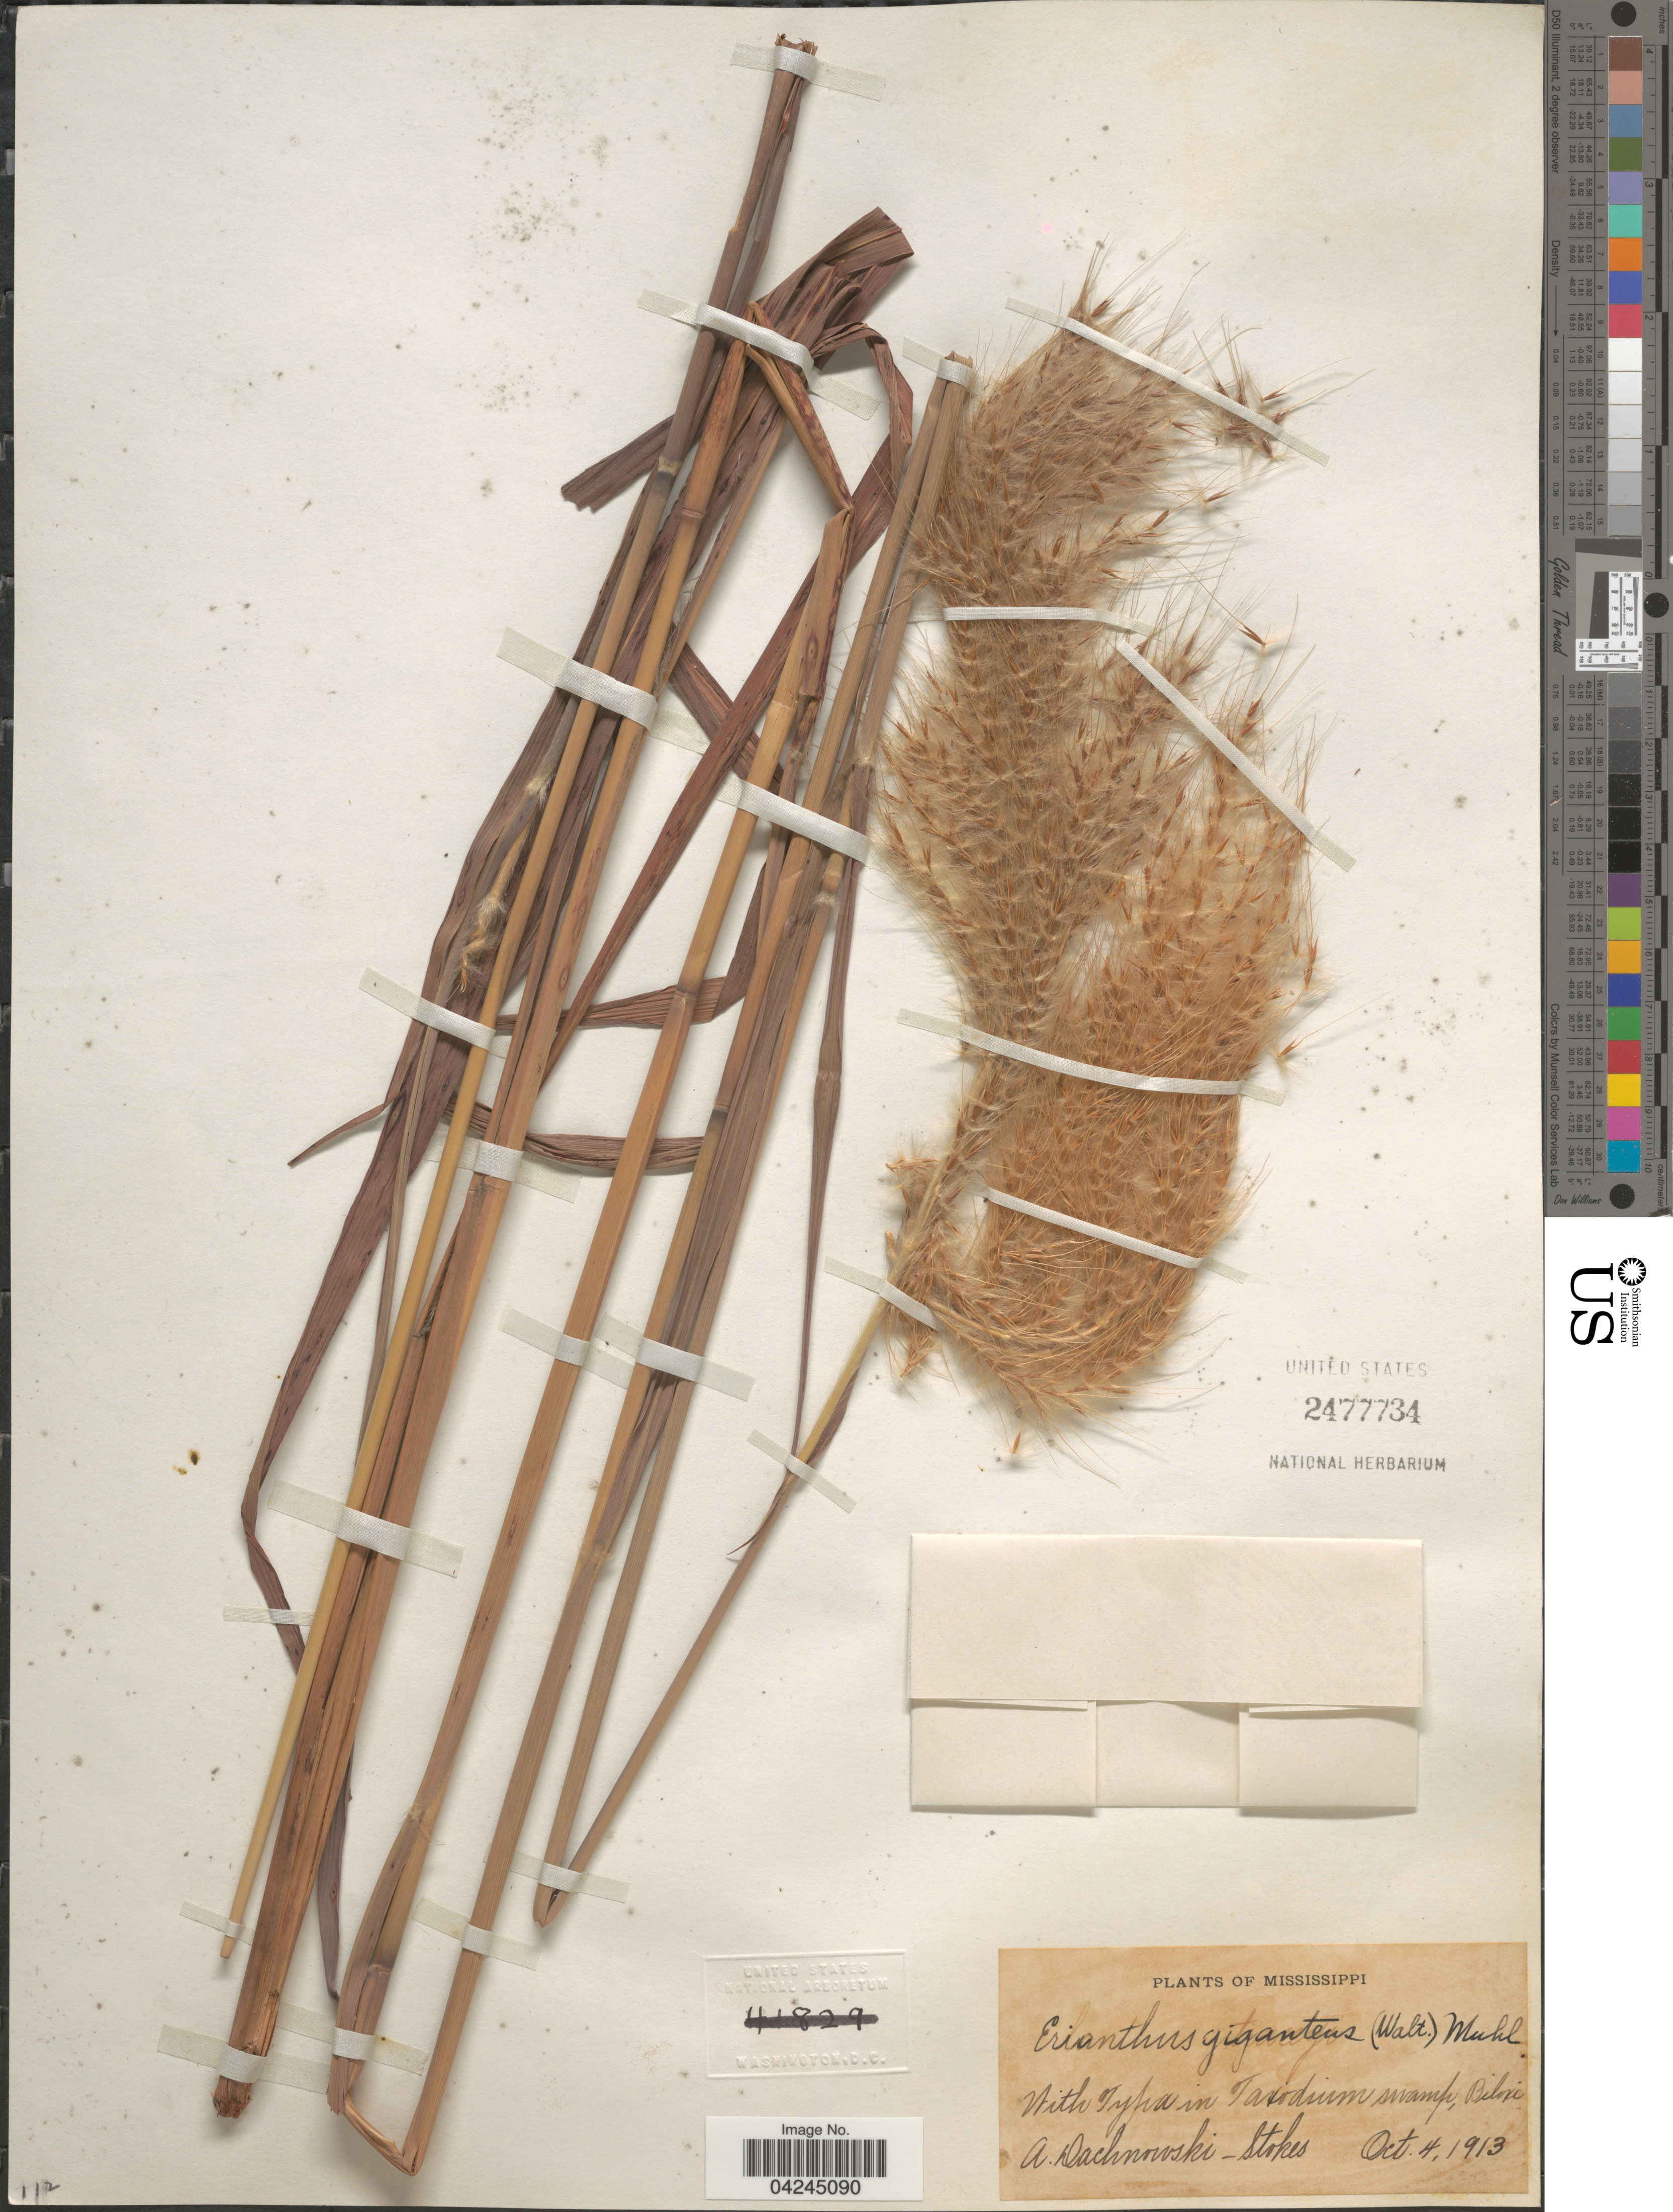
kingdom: Plantae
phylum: Tracheophyta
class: Liliopsida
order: Poales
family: Poaceae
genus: Erianthus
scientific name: Erianthus giganteus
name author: (Walter) P. Beauv.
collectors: A. P. Dachnowski-Stokes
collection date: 1913-10-04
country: United States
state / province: Mississippi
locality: With Typa in Taxodium swamp, Biloxi.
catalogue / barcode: US 2477734